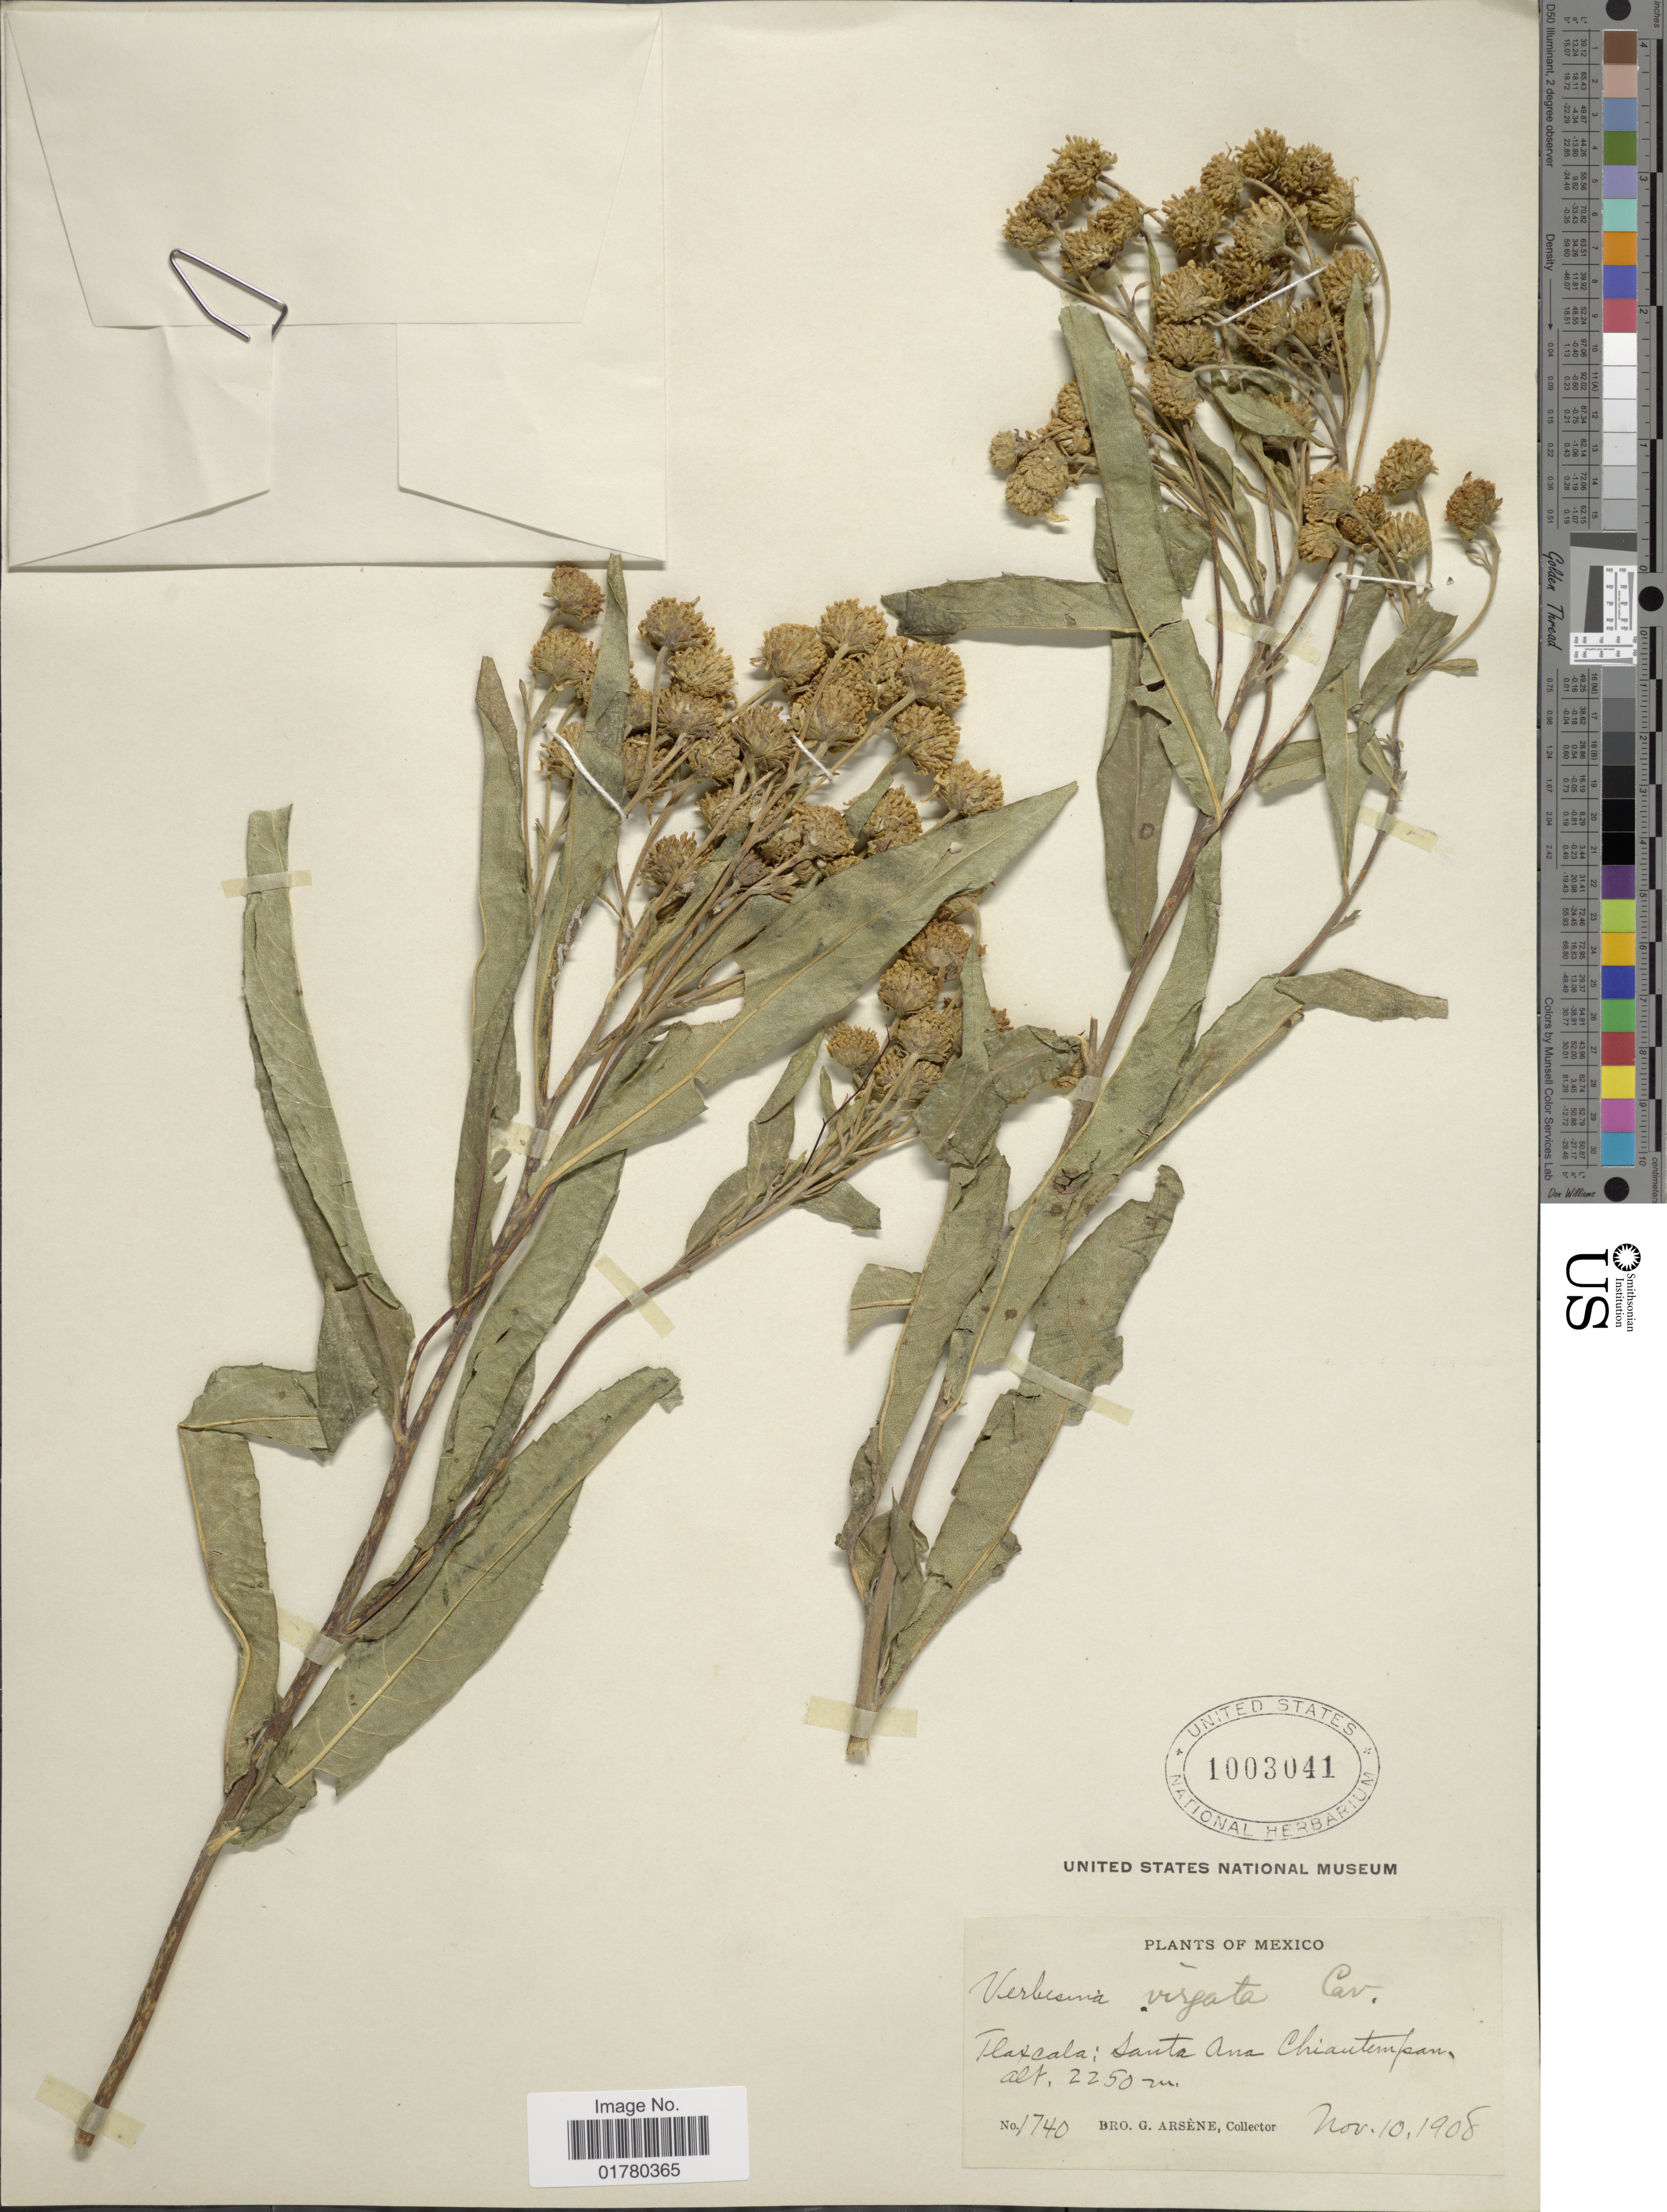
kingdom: Plantae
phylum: Tracheophyta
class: Magnoliopsida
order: Asterales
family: Asteraceae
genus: Verbesina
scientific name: Verbesina virgata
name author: Cav.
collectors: Bro. G. Arsène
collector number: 1740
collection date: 1908-11-10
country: Mexico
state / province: Tlaxcala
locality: Santa Ana Chiautempan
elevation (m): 2250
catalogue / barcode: US 1003041